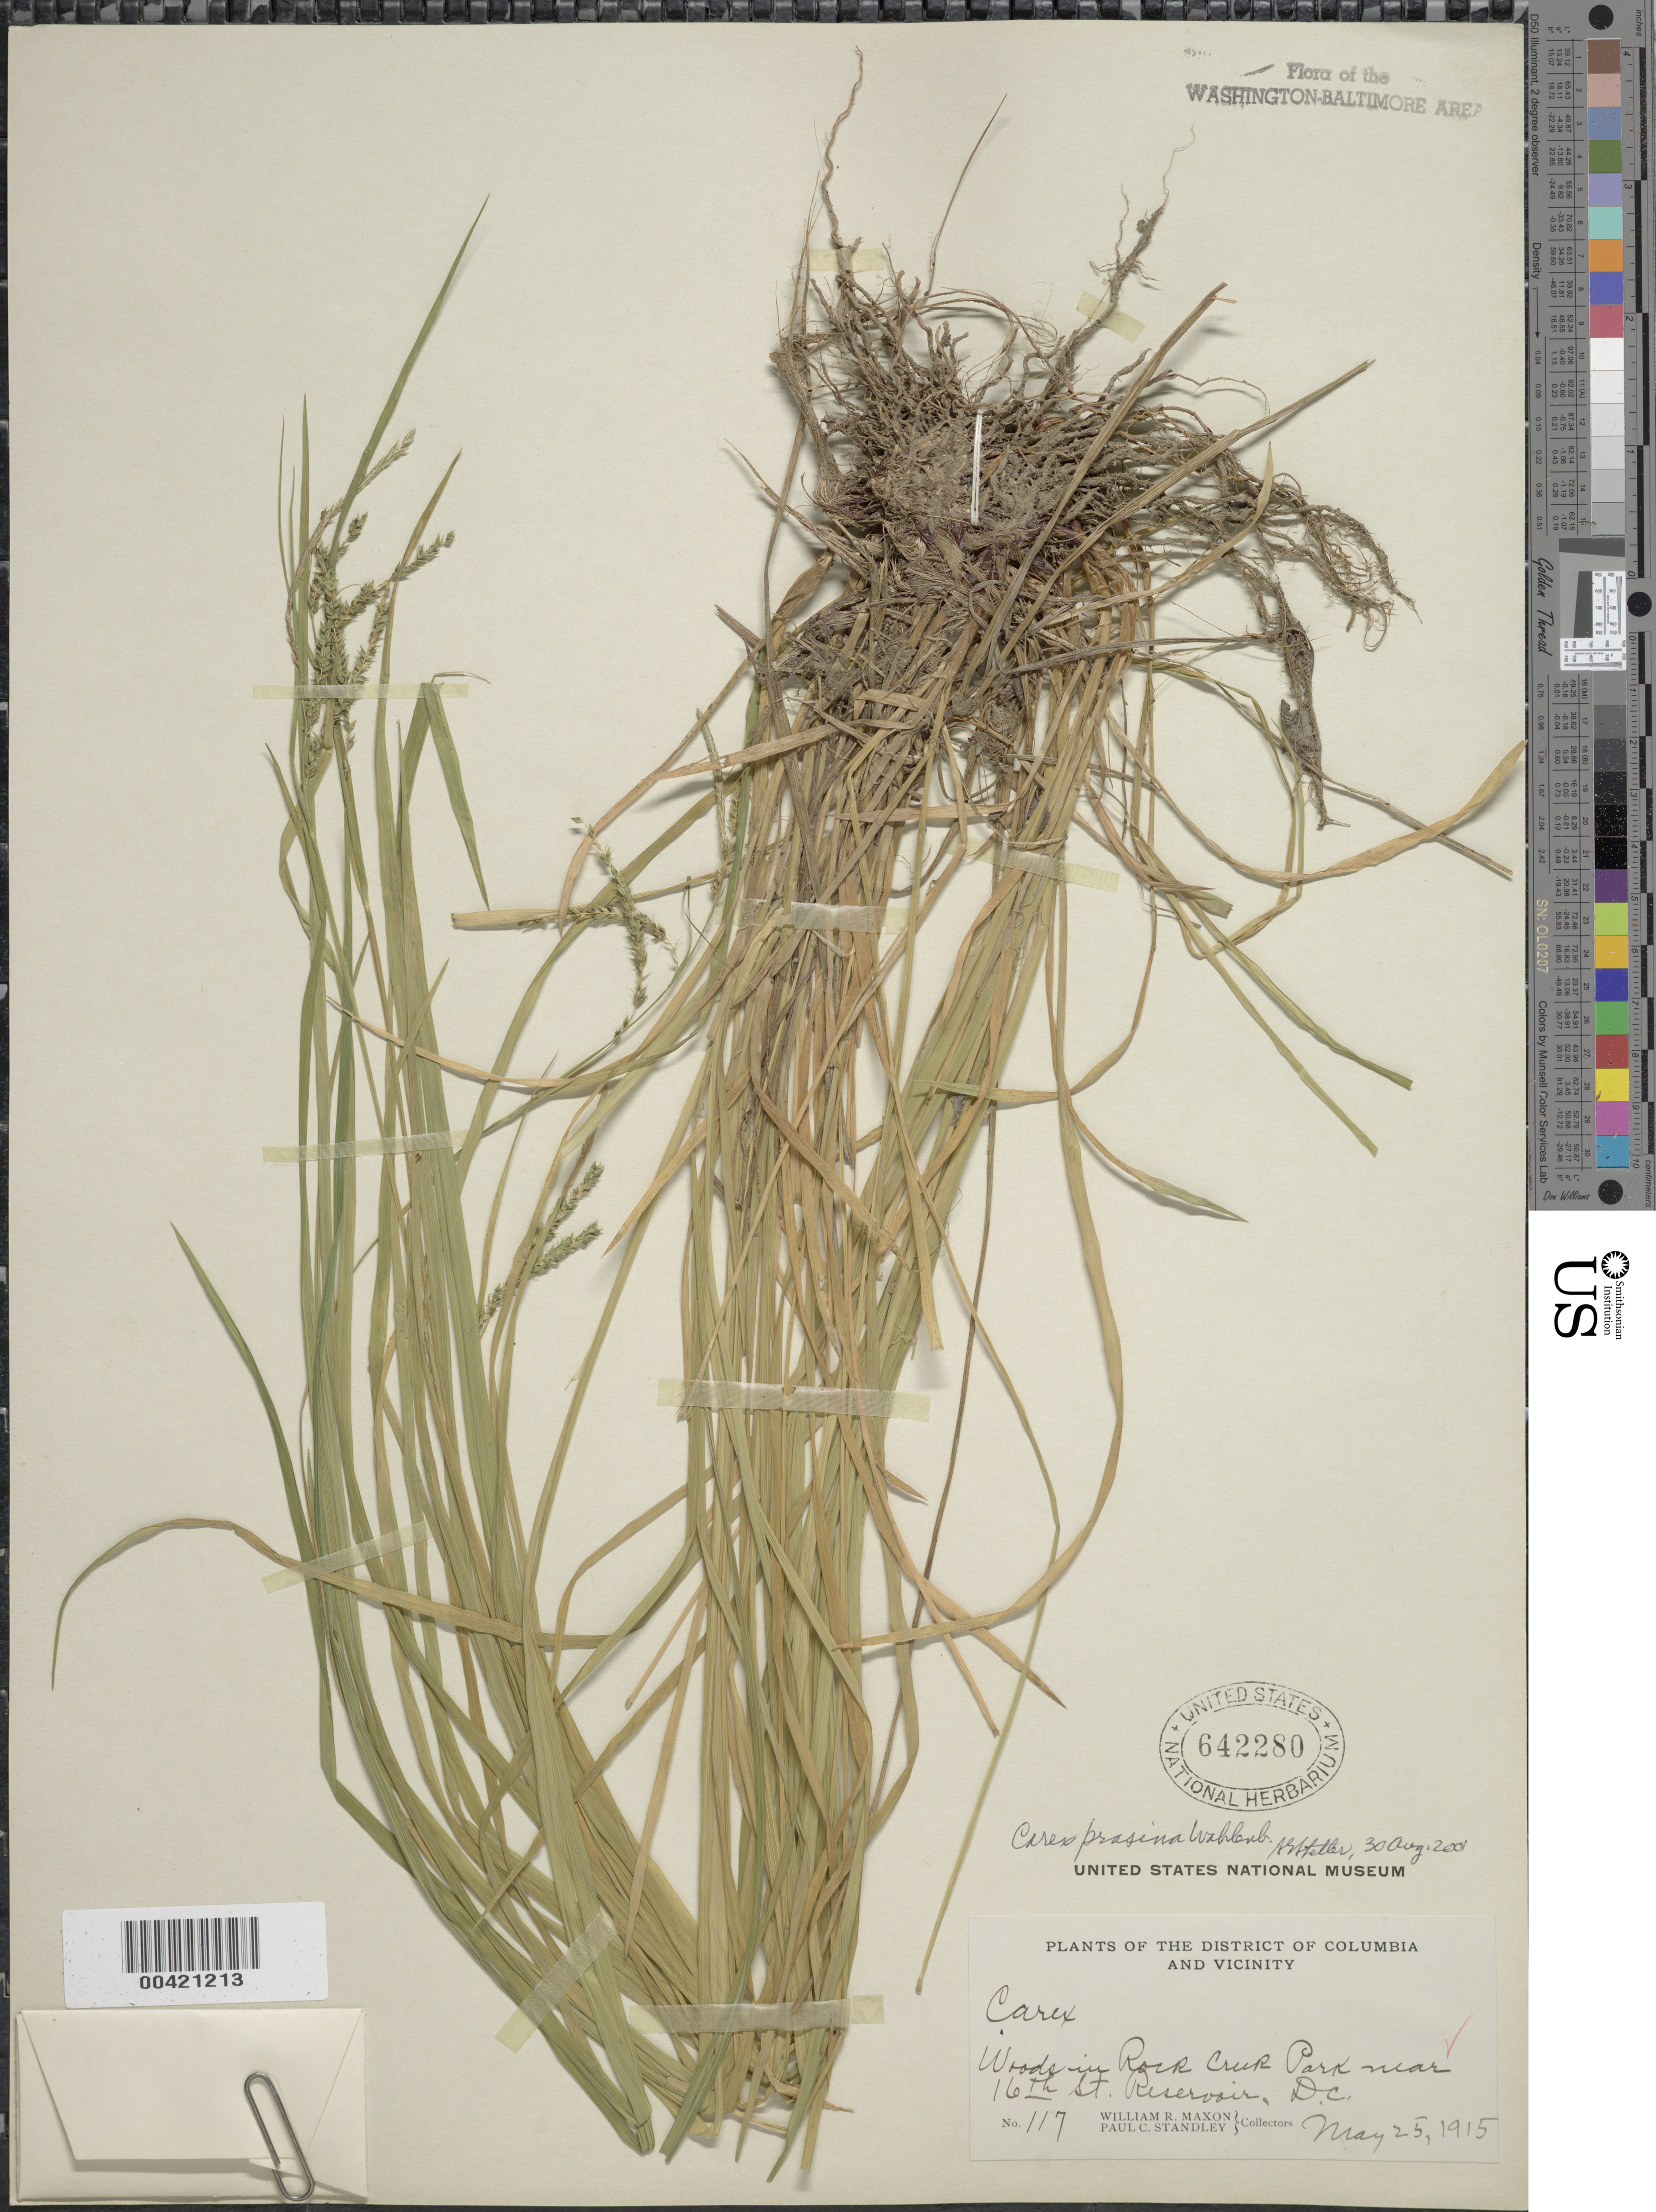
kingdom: Plantae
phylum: Tracheophyta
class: Liliopsida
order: Poales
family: Cyperaceae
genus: Carex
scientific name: Carex prasina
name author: Wahlenb.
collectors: W. R. Maxon & P. C. Standley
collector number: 117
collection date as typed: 25 May 1915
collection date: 1915-05-25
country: United States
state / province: District of Columbia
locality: Rock Creek Park near 16th St. Reservoir Rock Creek Park & vicinity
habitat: Woods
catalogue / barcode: US 642280